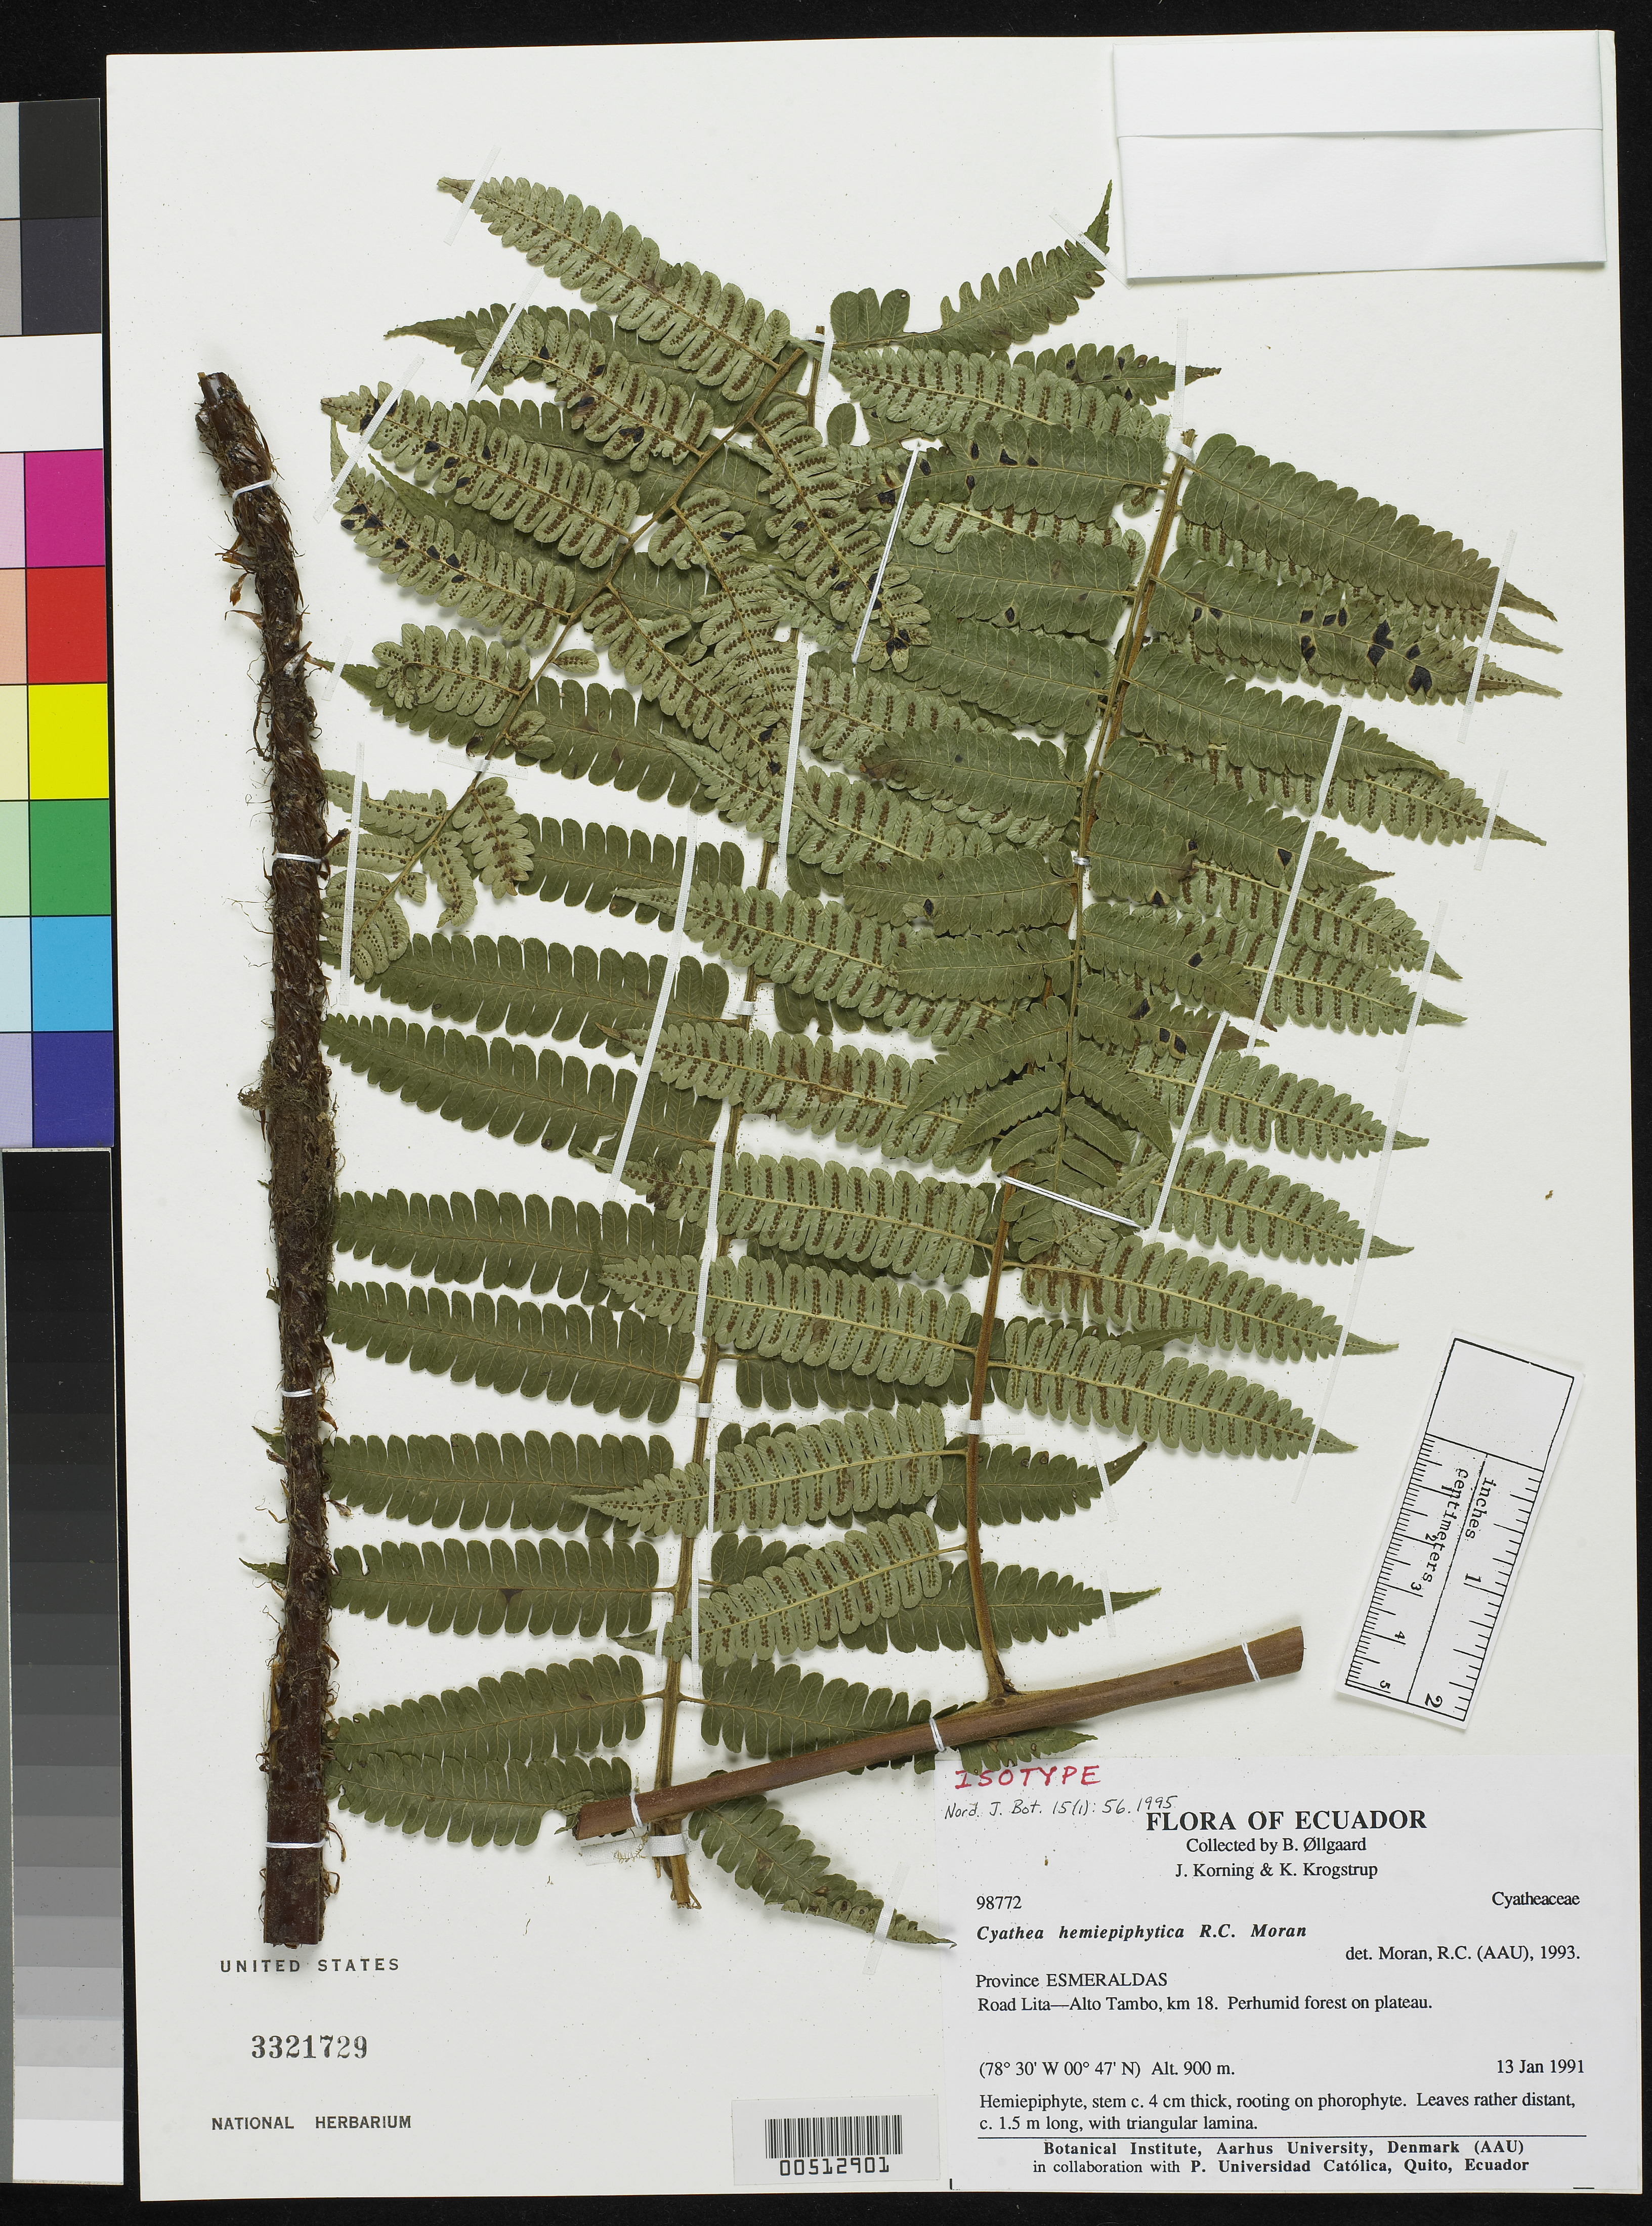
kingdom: Plantae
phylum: Tracheophyta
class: Polypodiopsida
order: Cyatheales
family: Cyatheaceae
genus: Cyathea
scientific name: Cyathea hemiepiphytica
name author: R.C. Moran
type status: Isotype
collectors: B. Øllgaard, K. Korning & K. Krogstrup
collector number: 98772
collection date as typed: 13 Jan 1993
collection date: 1993-01-13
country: Ecuador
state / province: Esmeraldas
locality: Road Lita - Alto Tambo, km 18.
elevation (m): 900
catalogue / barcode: US 3321729